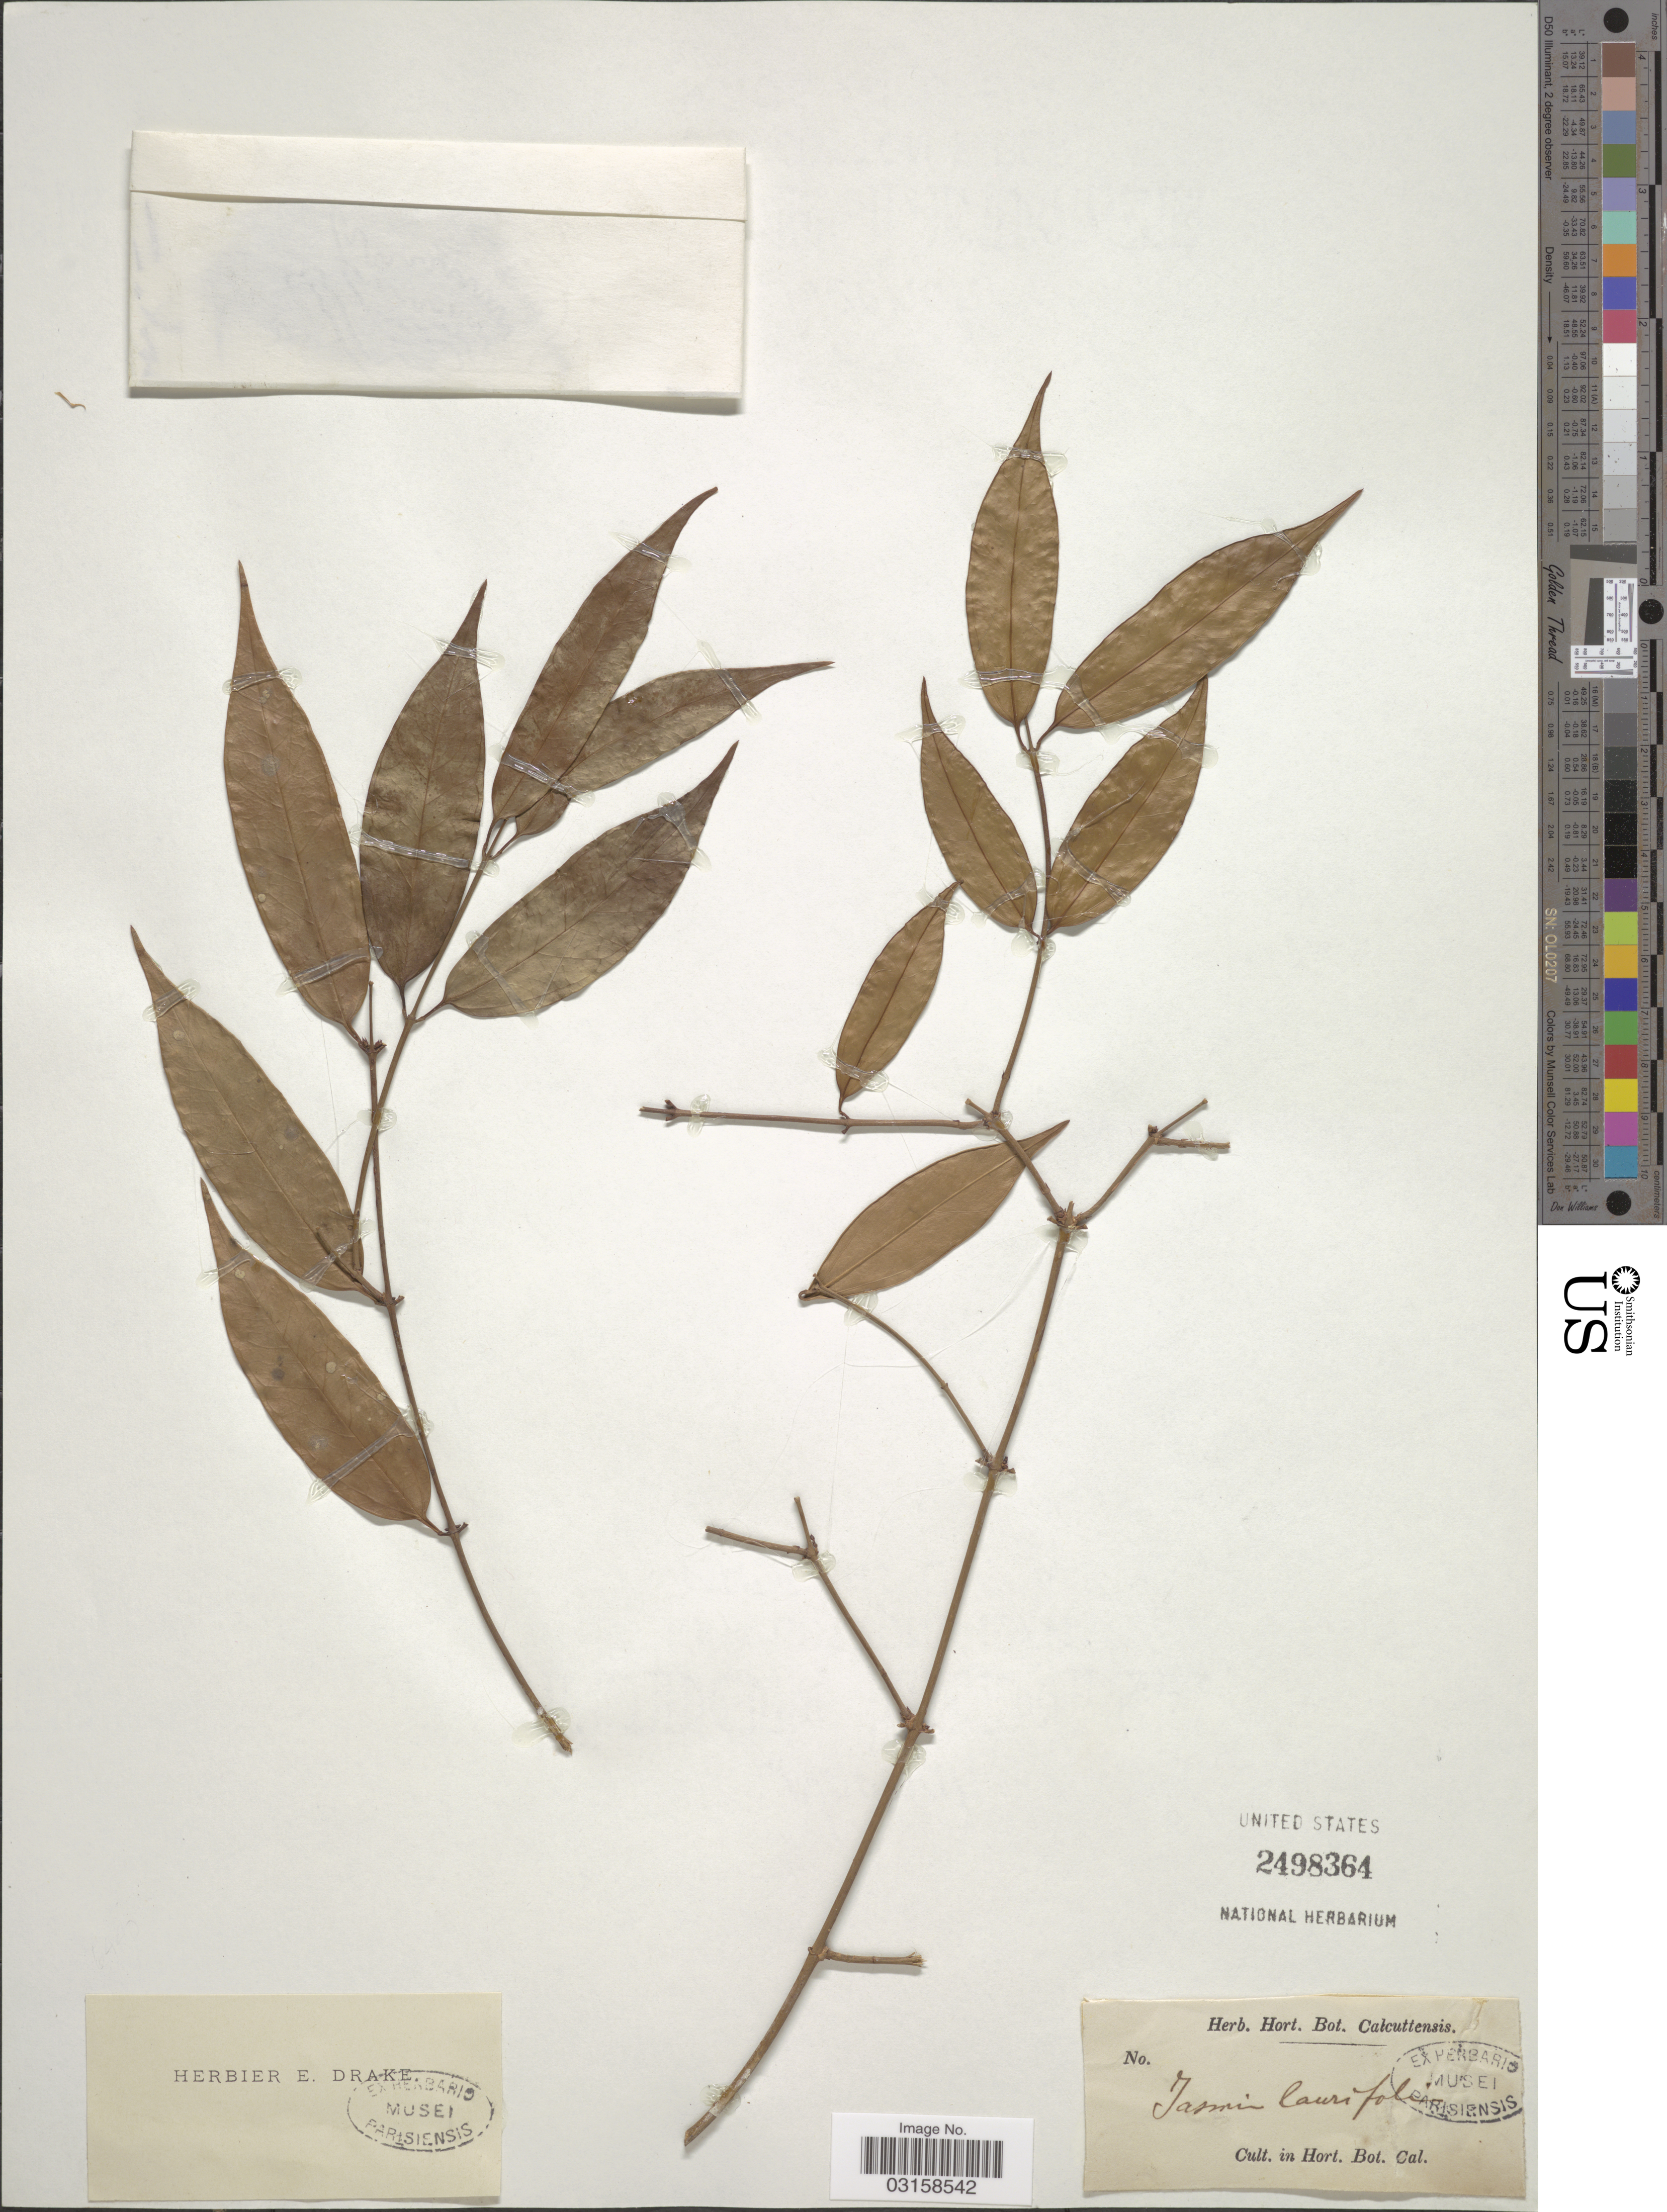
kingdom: Plantae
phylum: Tracheophyta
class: Magnoliopsida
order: Lamiales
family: Oleaceae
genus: Jasminum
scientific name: Jasminum laurifolium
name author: Roxb.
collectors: ex Herb. Hort. Bot. Calcuttensis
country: India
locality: Hort. Bot. Cal.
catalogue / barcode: US 2498364